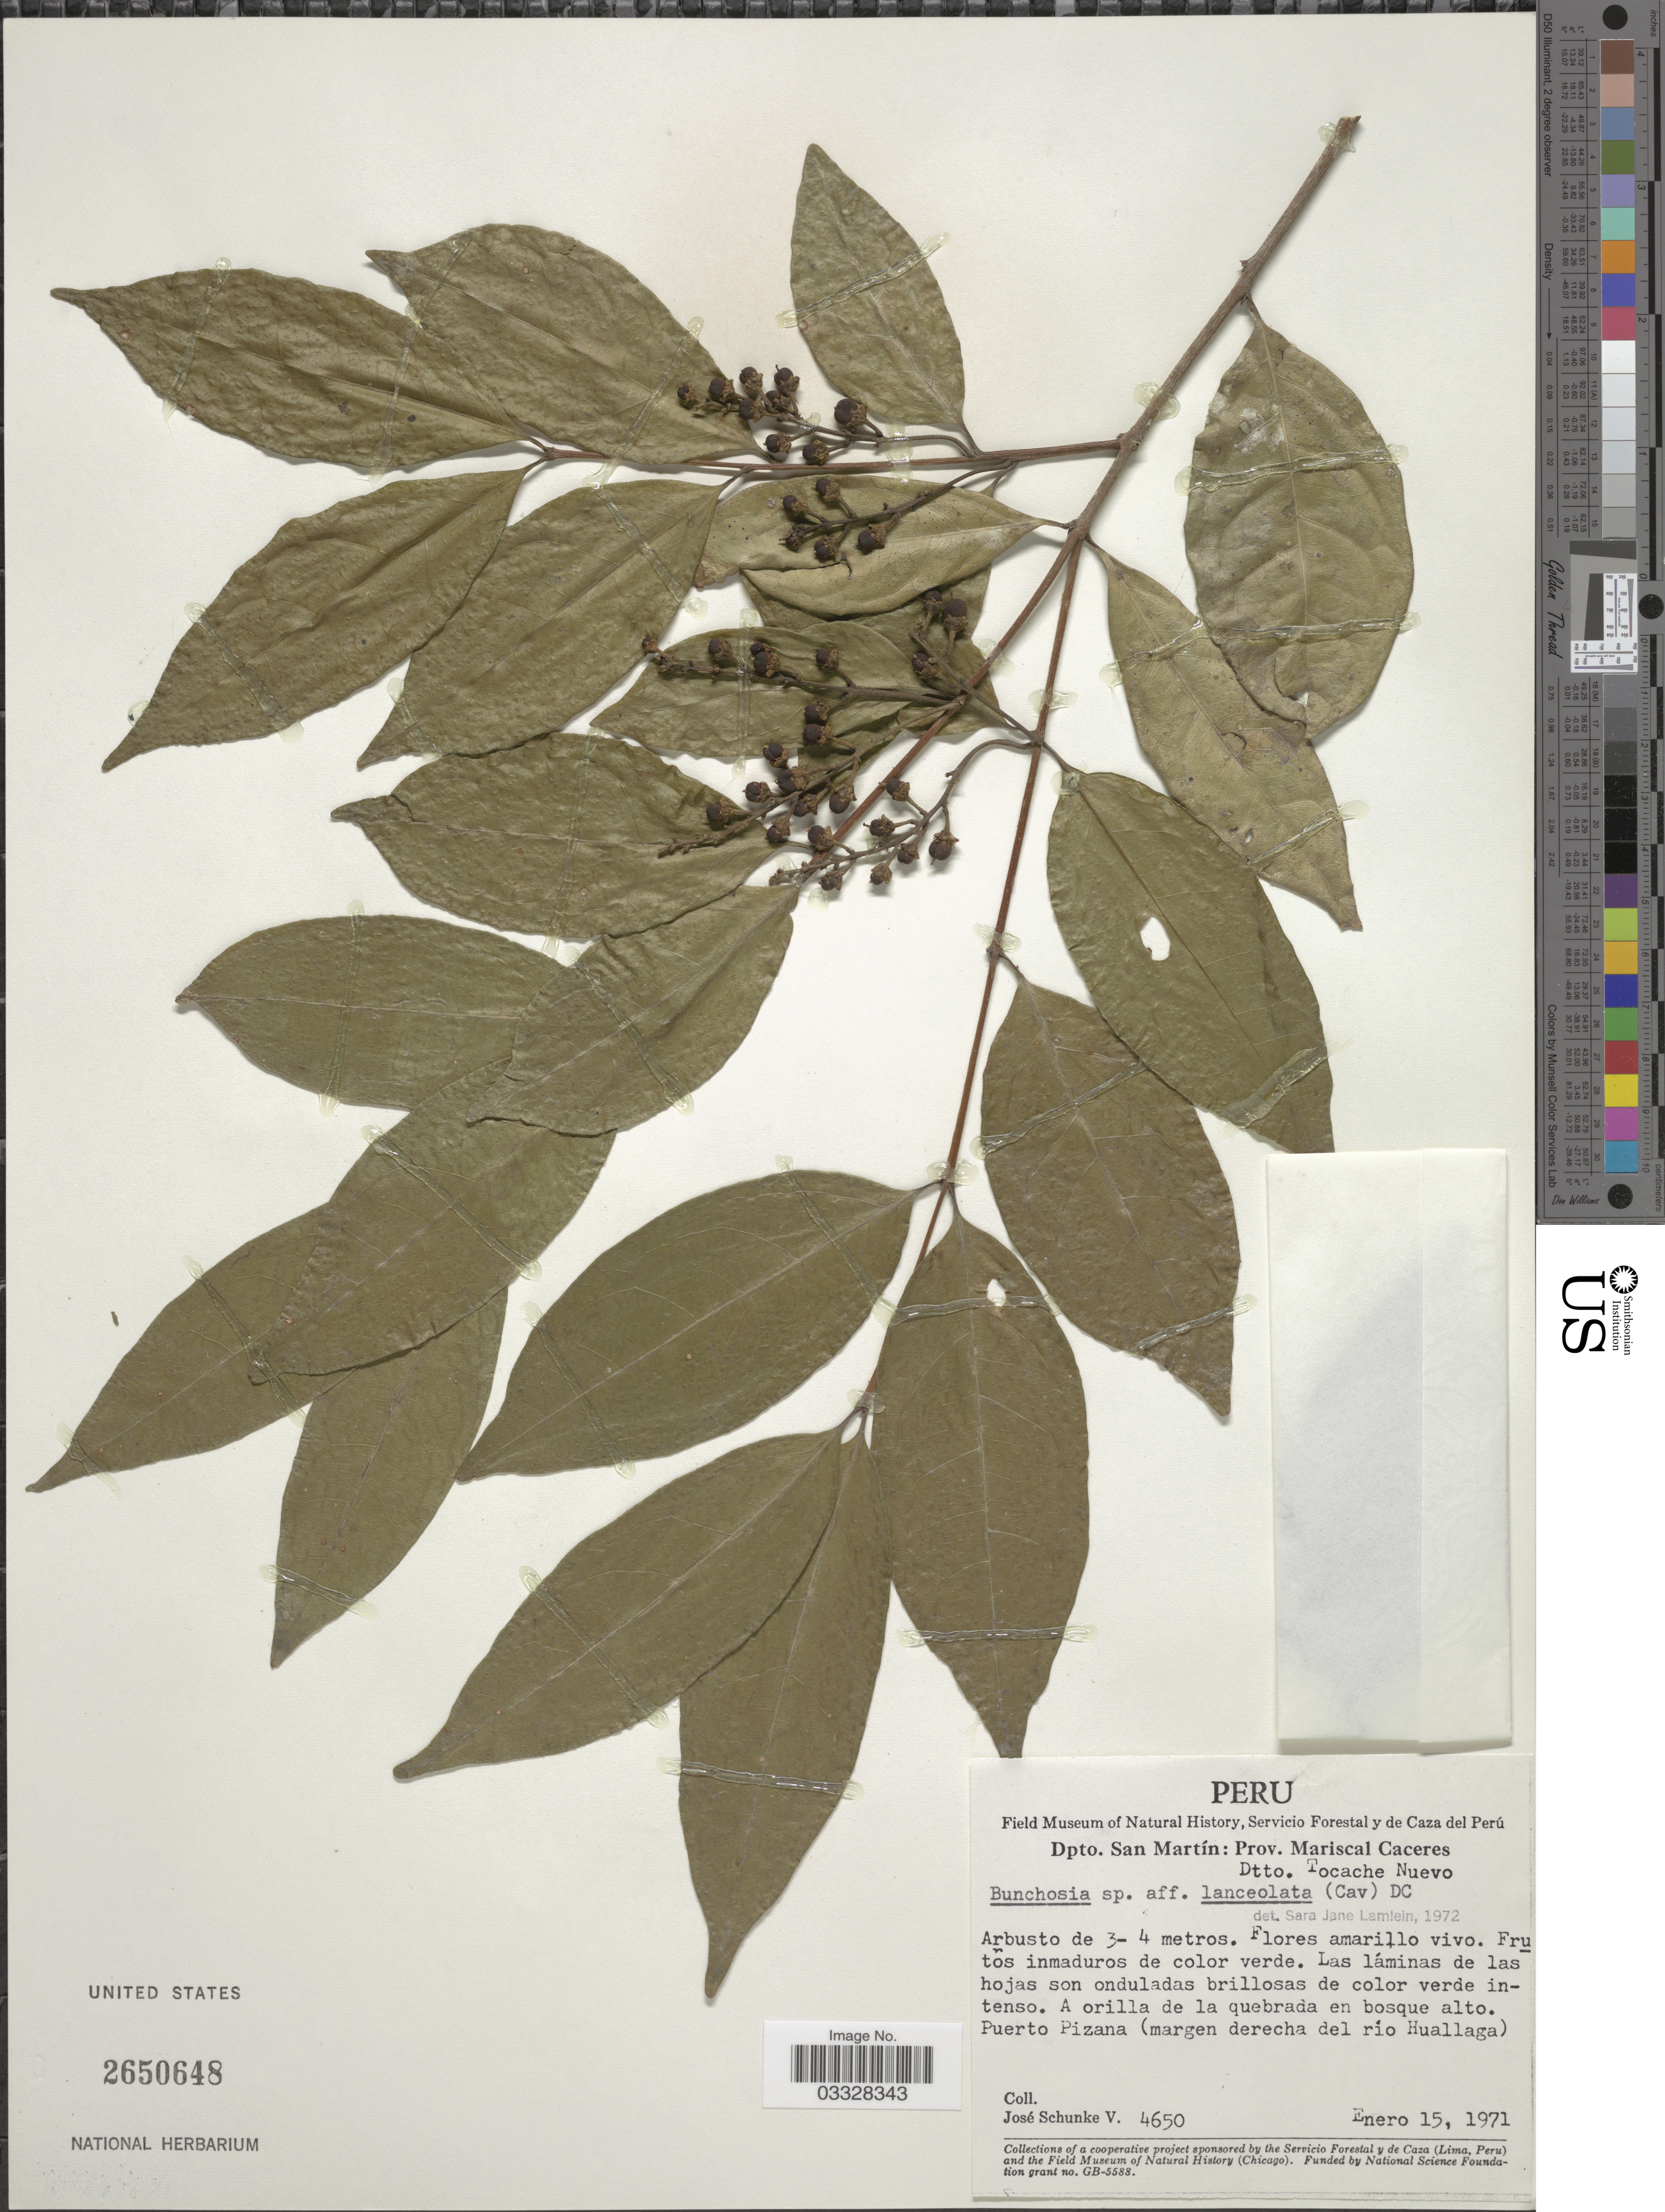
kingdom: Plantae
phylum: Tracheophyta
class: Magnoliopsida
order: Malpighiales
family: Malpighiaceae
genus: Bunchosia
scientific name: Bunchosia plowmanii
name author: W.R. Anderson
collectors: J. Schunke Vigo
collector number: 4650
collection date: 1971-01-15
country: Peru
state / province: San Martín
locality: Dpto. San Martín: Prov. Mariscal Caceres. Dtto. Tocache Nuevo. A orilla de la quebrada en bosque alto. Puerto Pizana (margen derecha del río Huallaga).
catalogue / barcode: US 2650648